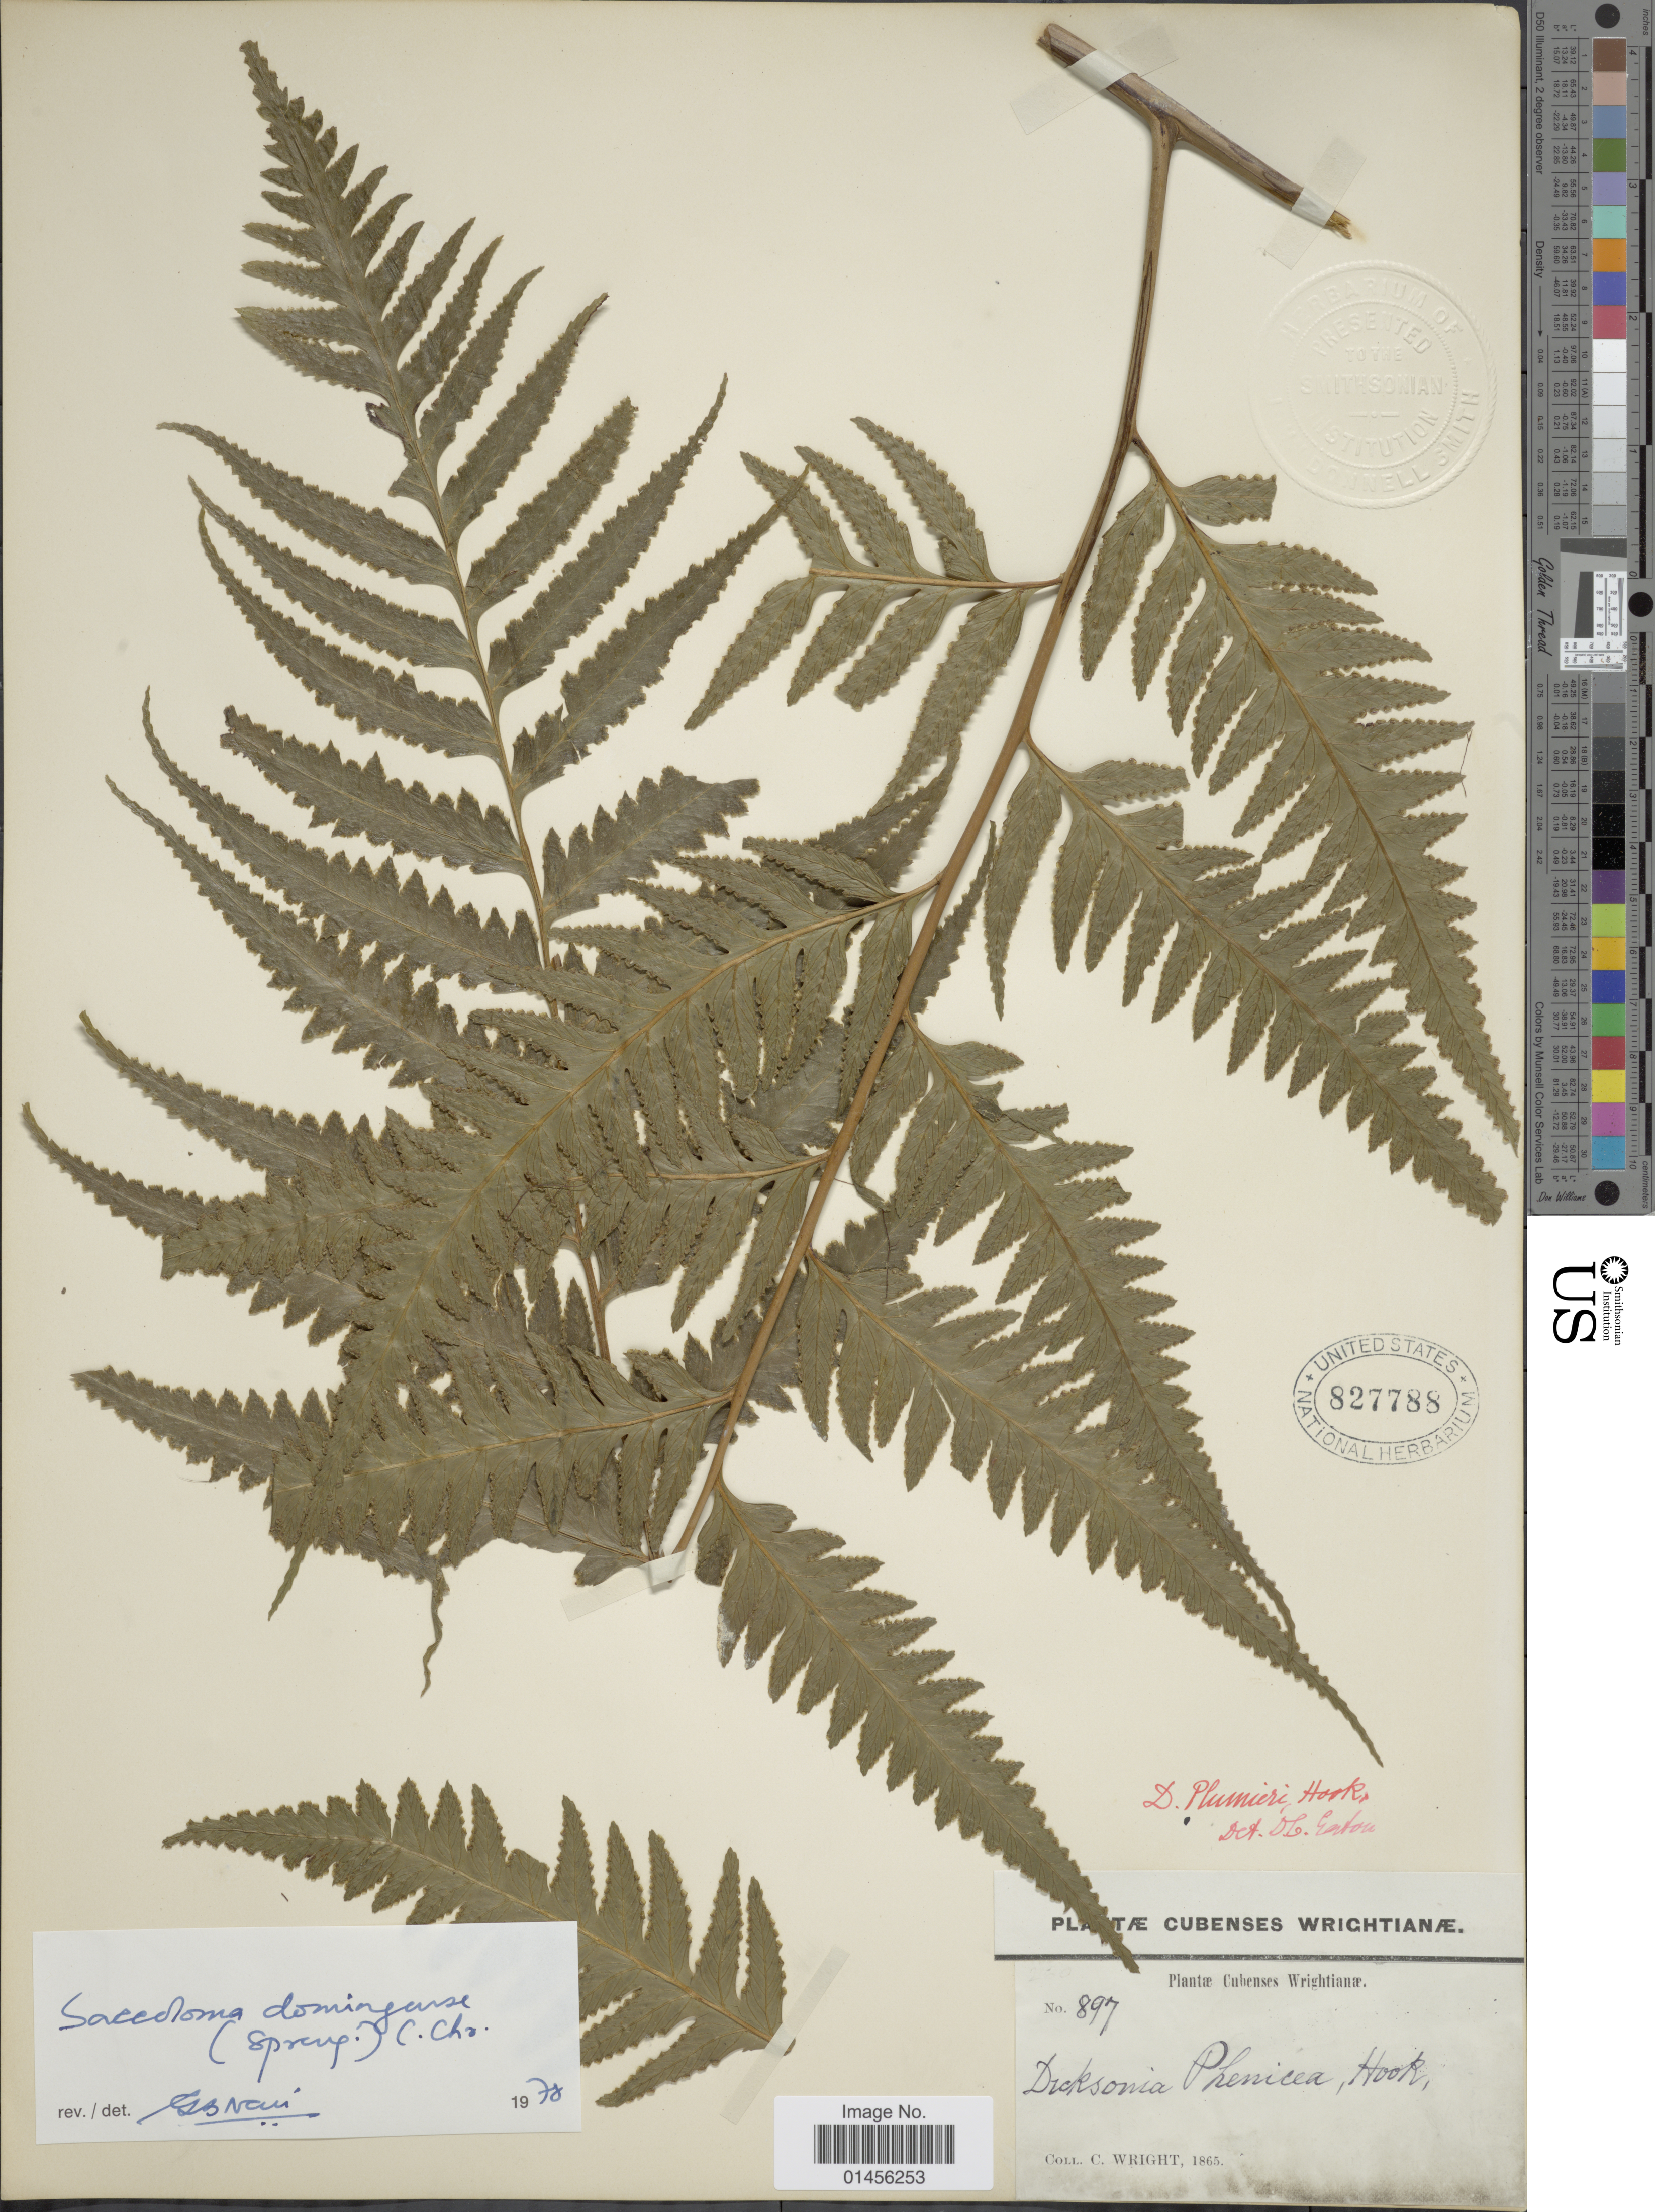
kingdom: Plantae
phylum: Tracheophyta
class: Polypodiopsida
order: Polypodiales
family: Saccolomataceae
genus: Saccoloma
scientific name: Saccoloma domingense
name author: (Spreng.) C. Chr.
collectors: C. Wright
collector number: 897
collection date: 1865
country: Cuba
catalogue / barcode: US 827788